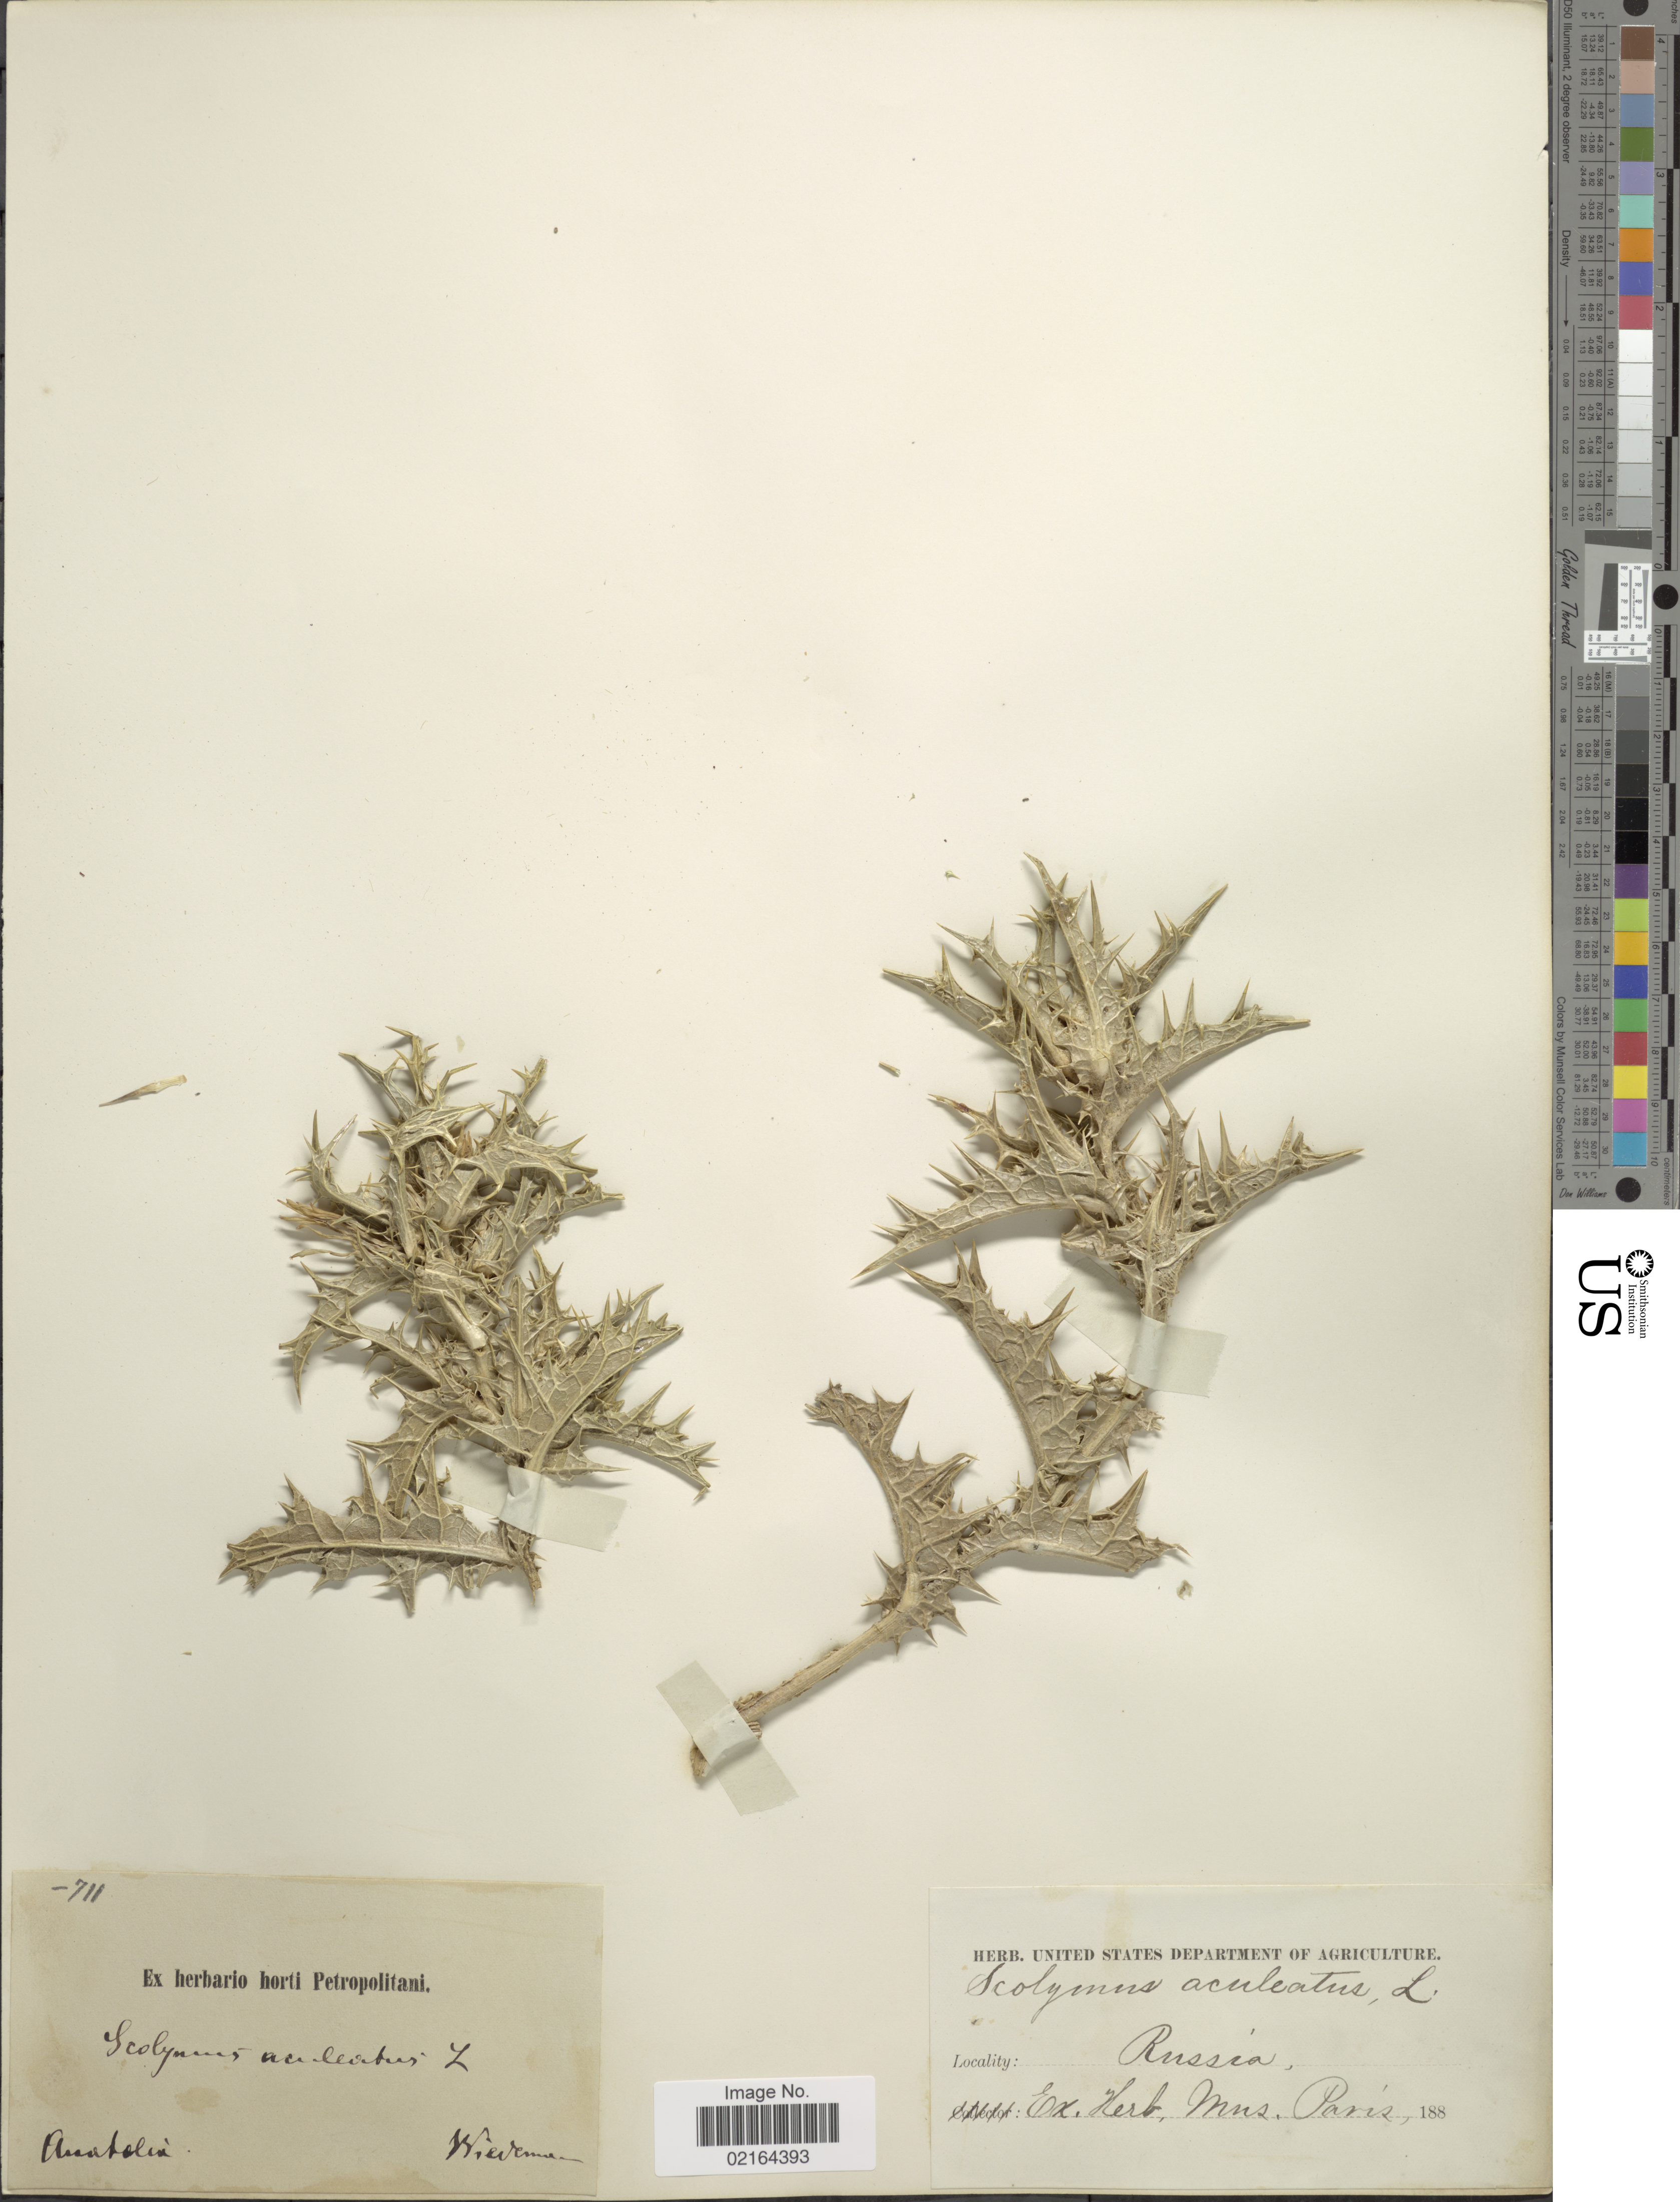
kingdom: Plantae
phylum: Tracheophyta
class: Magnoliopsida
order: Asterales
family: Asteraceae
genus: Scolymus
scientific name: Scolymus sp.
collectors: -. Wiedermann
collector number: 711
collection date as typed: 188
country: Russian Federation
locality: Anatolia, "Russia" [probably Turkey]